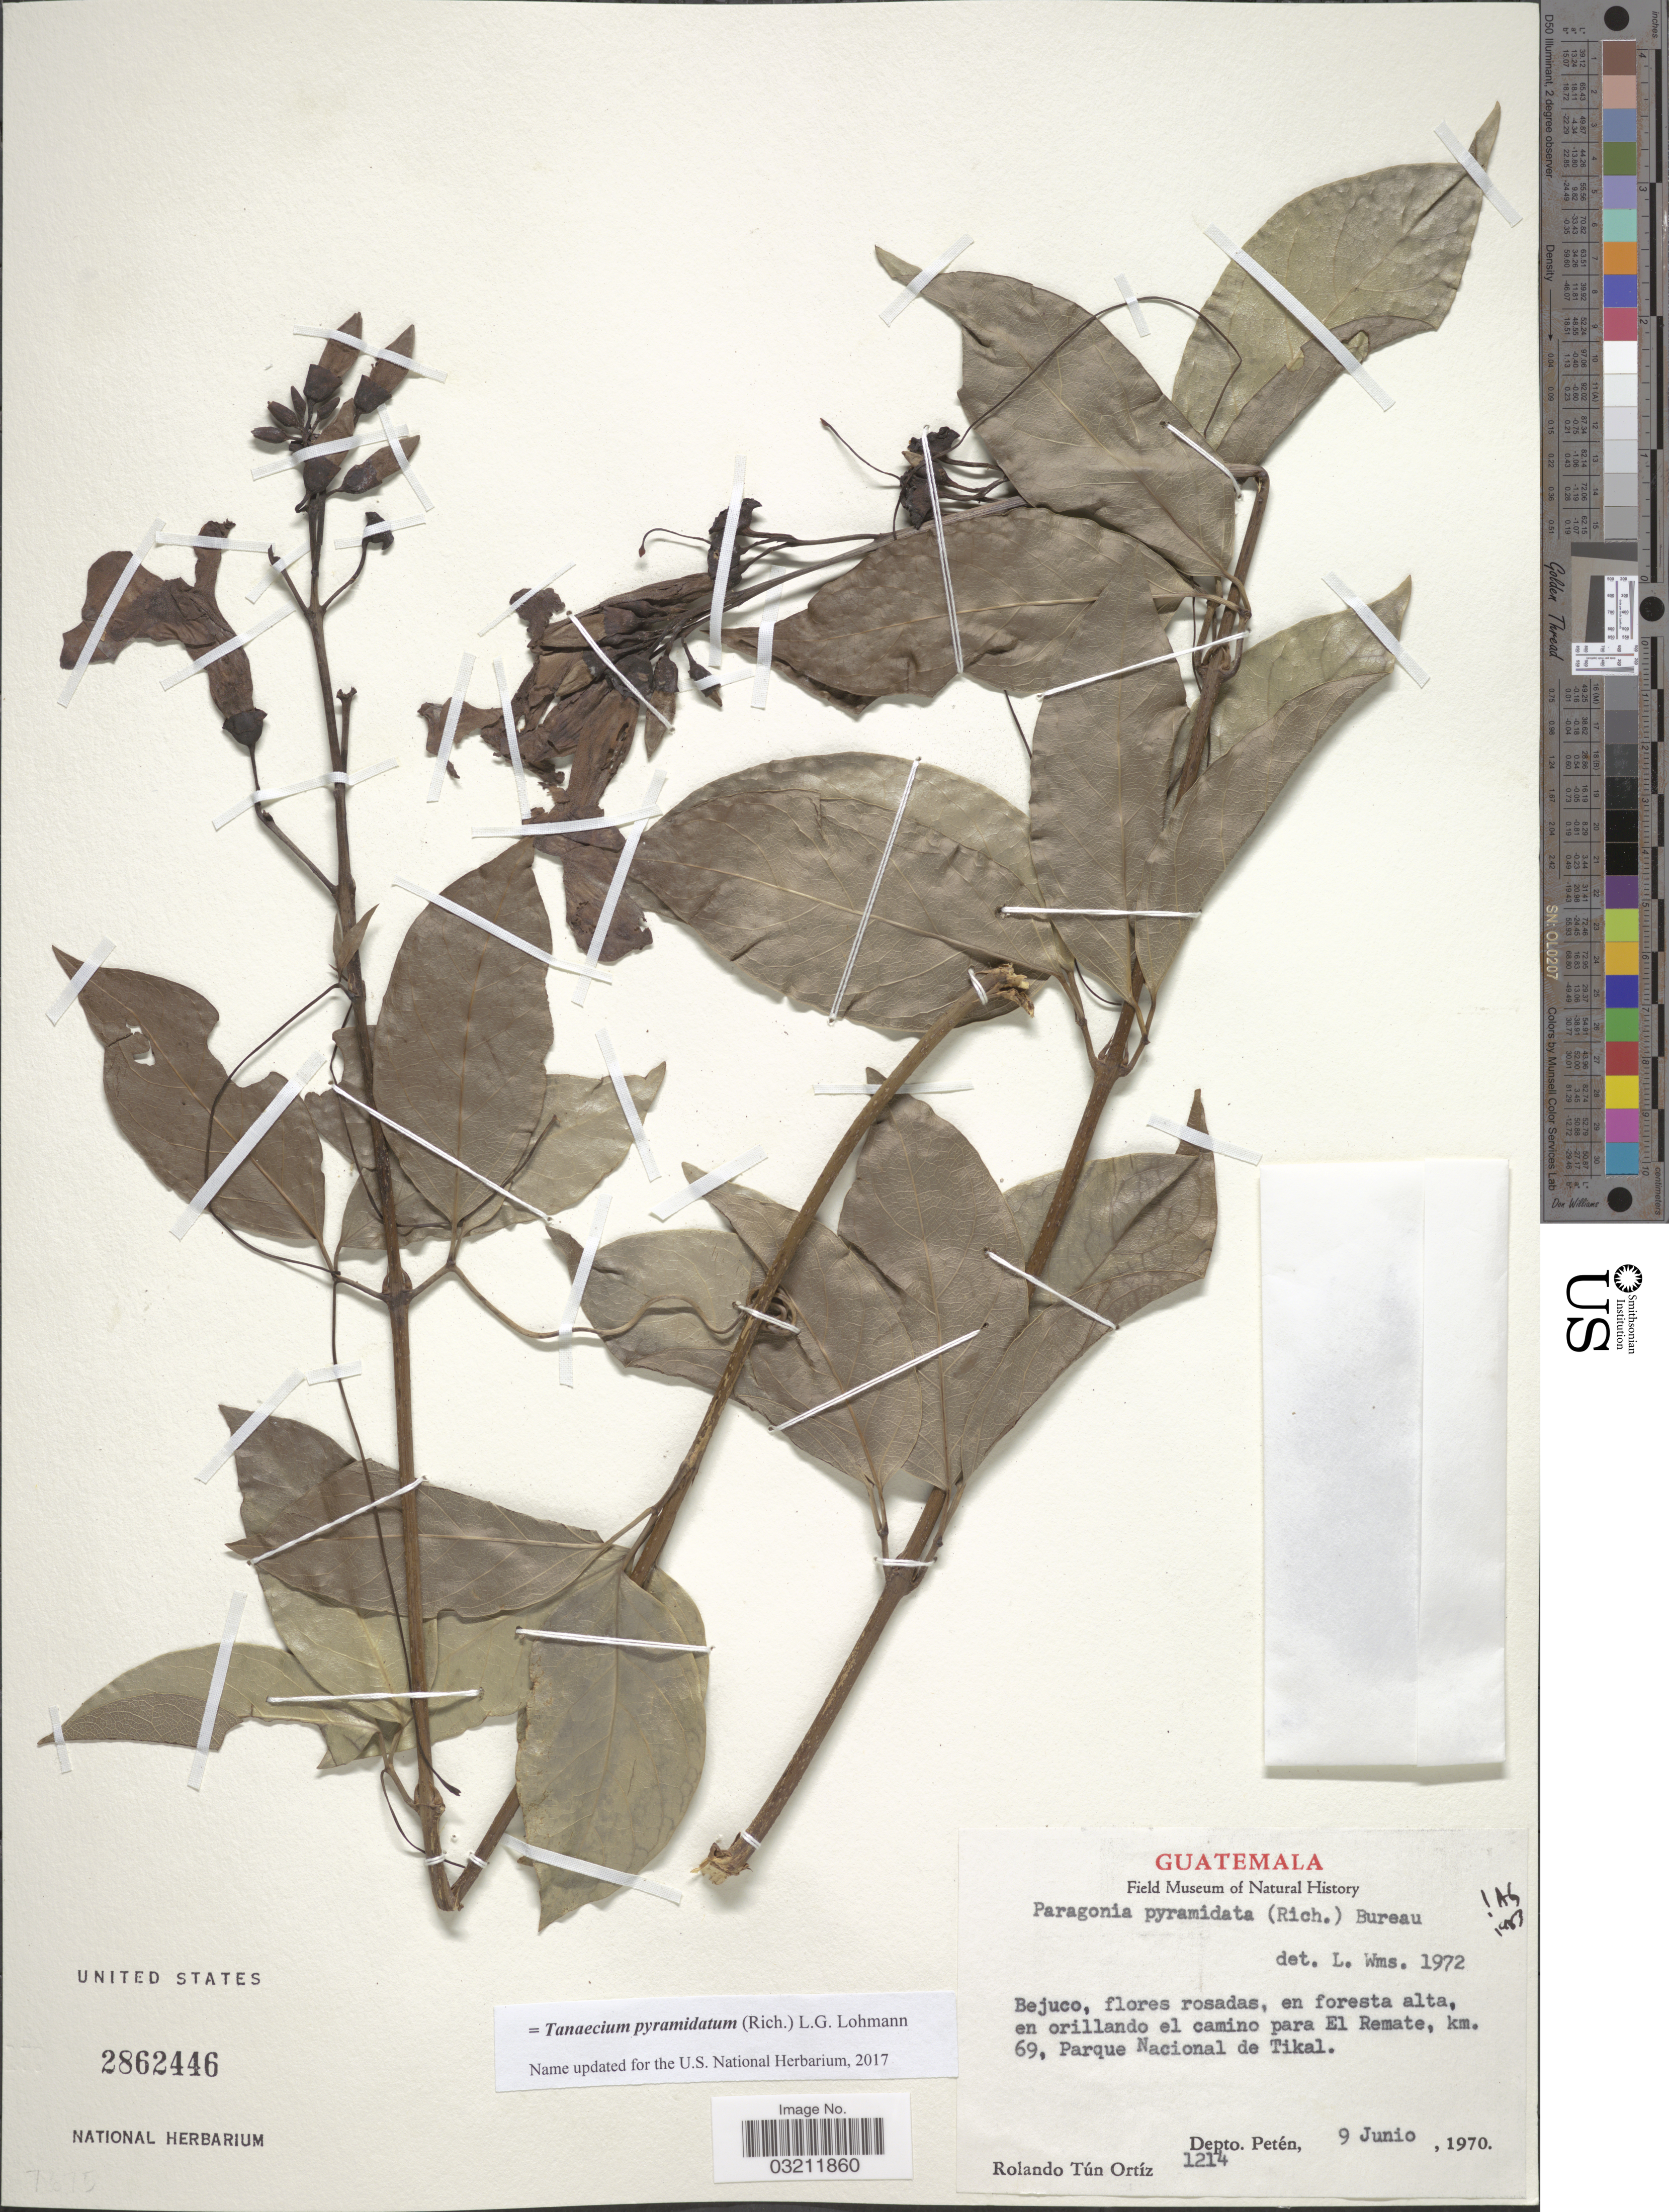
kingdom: Plantae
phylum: Tracheophyta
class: Magnoliopsida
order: Lamiales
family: Bignoniaceae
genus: Tanaecium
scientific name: Tanaecium pyramidatum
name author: (Rich.) L.G. Lohmann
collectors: R. T. Ortíz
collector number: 1214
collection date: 1970-06-09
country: Guatemala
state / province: El Petén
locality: En orillando el camino para El Remate, km. 69, Parque Nacional de Tikal. Depto. Petén.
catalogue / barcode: US 2862446